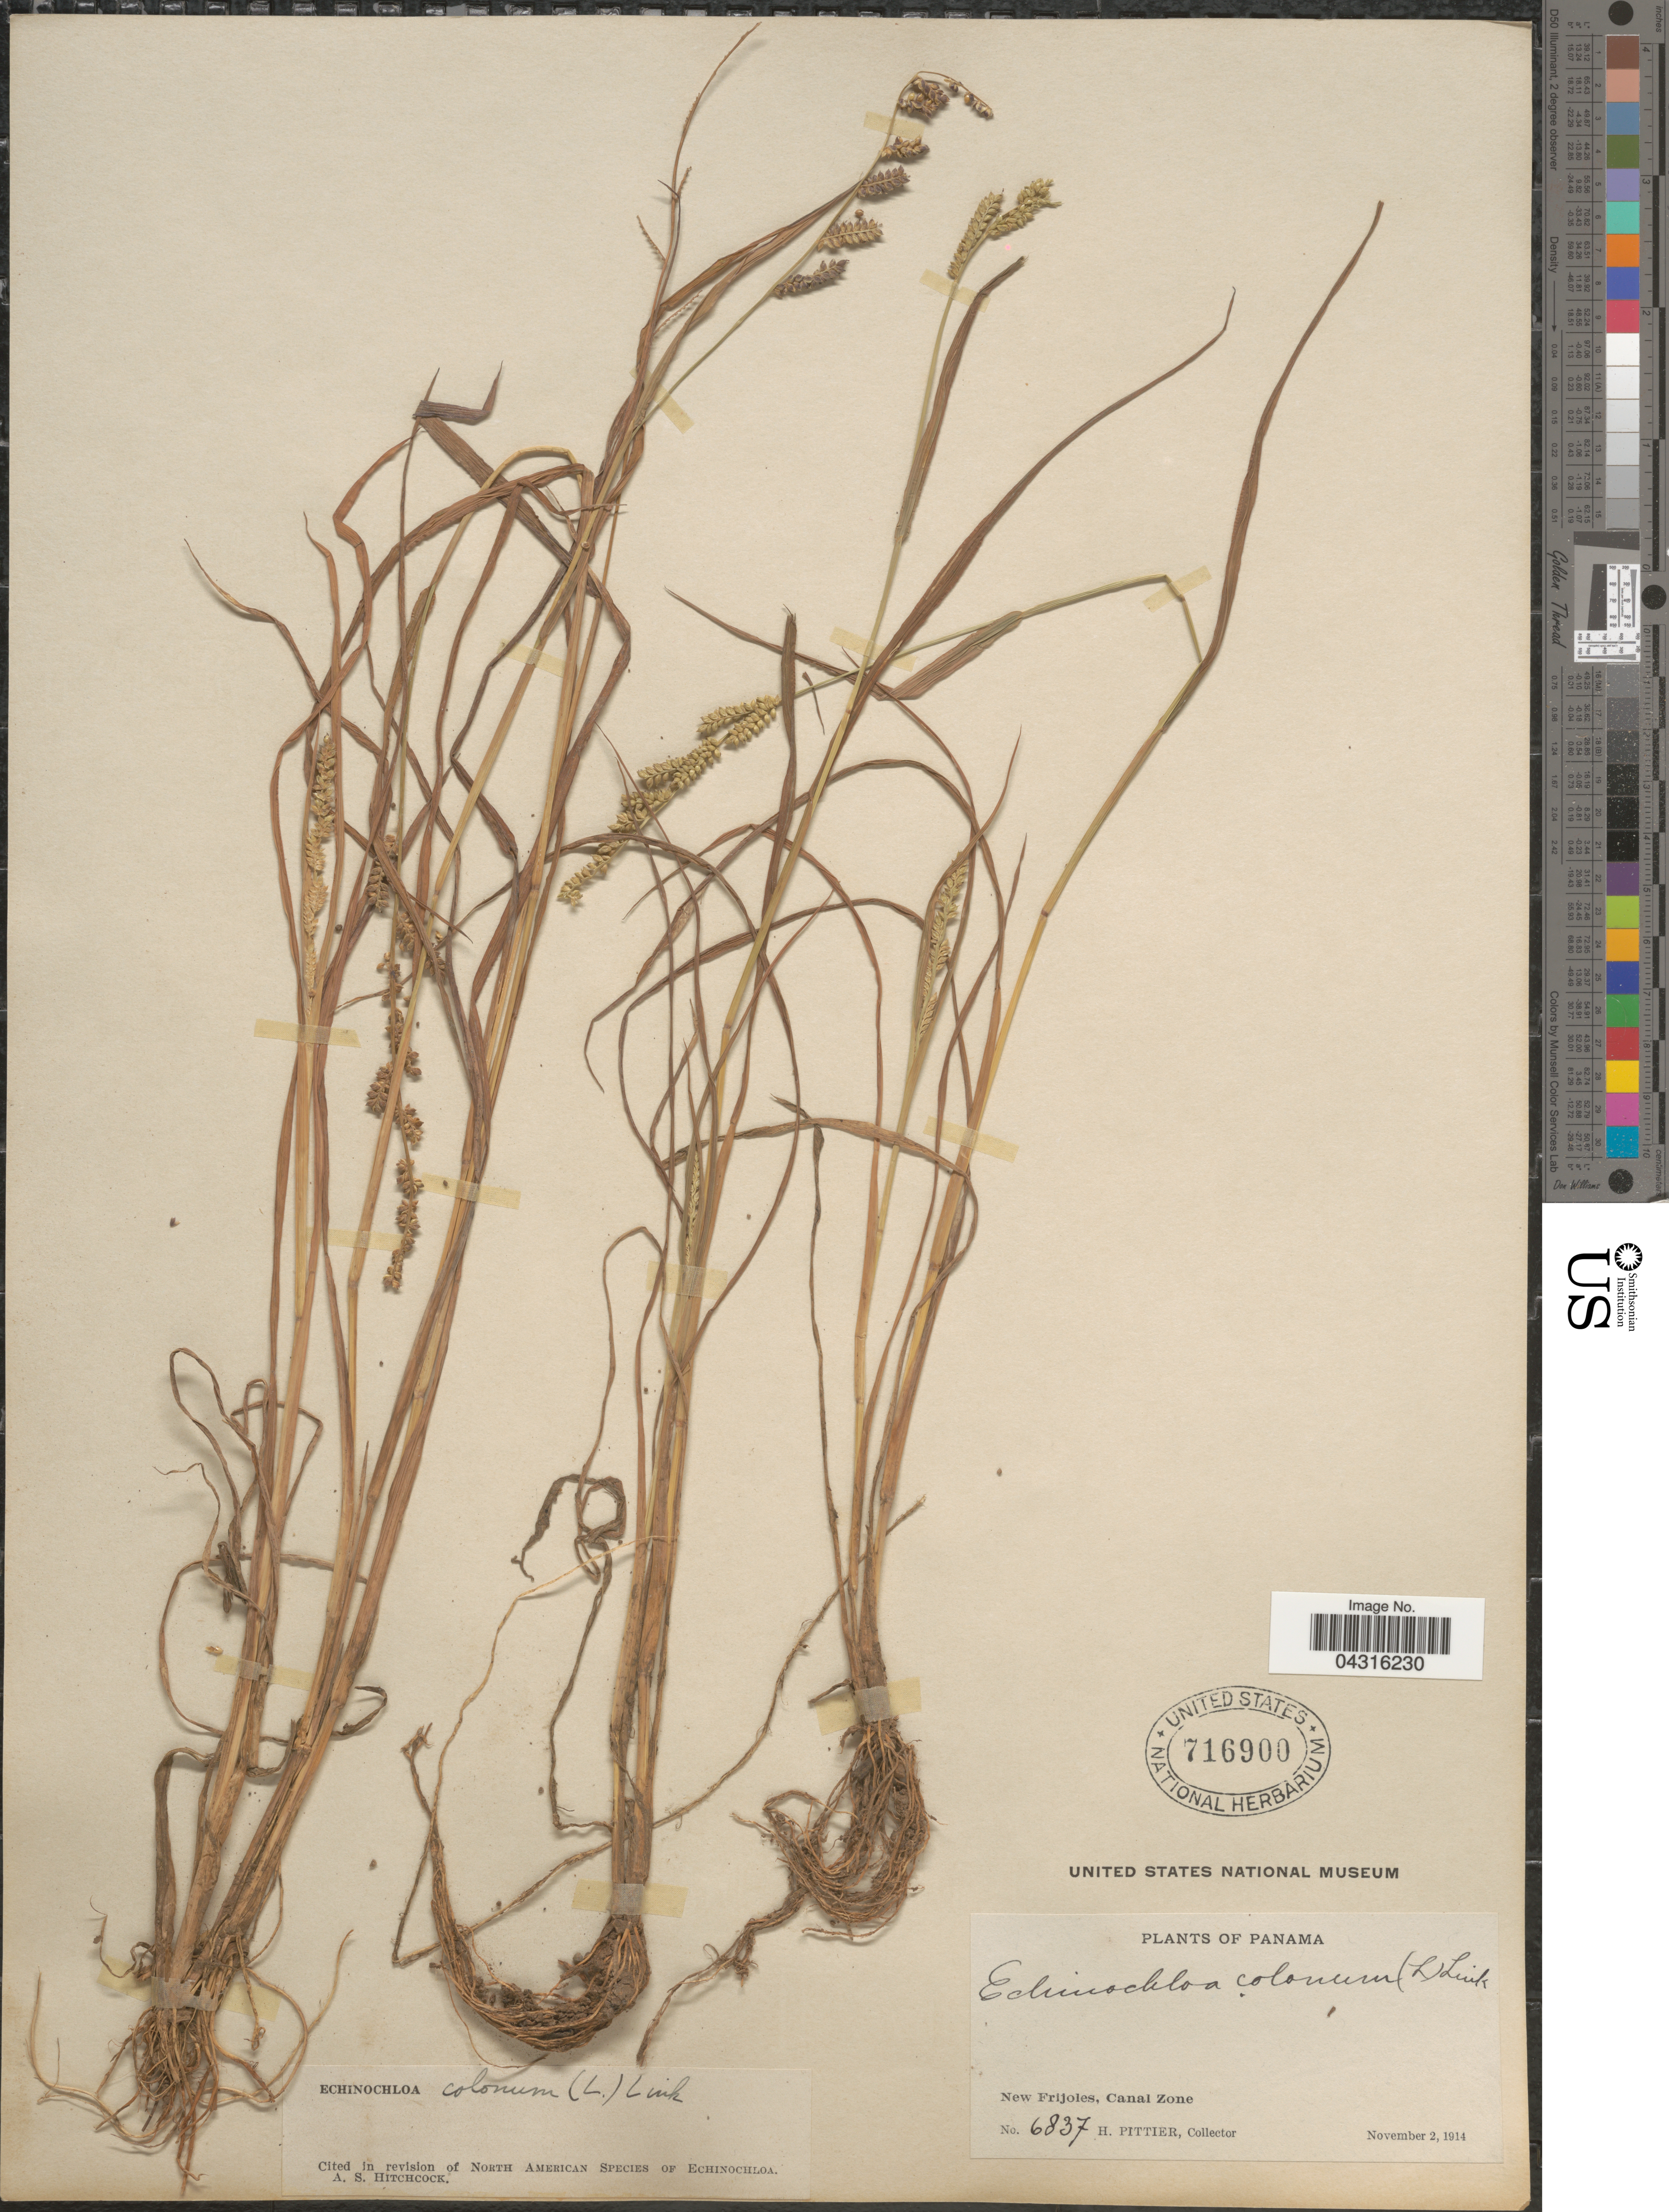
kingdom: Plantae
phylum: Tracheophyta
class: Liliopsida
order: Poales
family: Poaceae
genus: Echinochloa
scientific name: Echinochloa colona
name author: (L.) Link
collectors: H. F. Pittier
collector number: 6837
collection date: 1914-11-02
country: Panama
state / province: Colón / Panamá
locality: New Frijoles, Canal Zone.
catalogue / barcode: US 716900